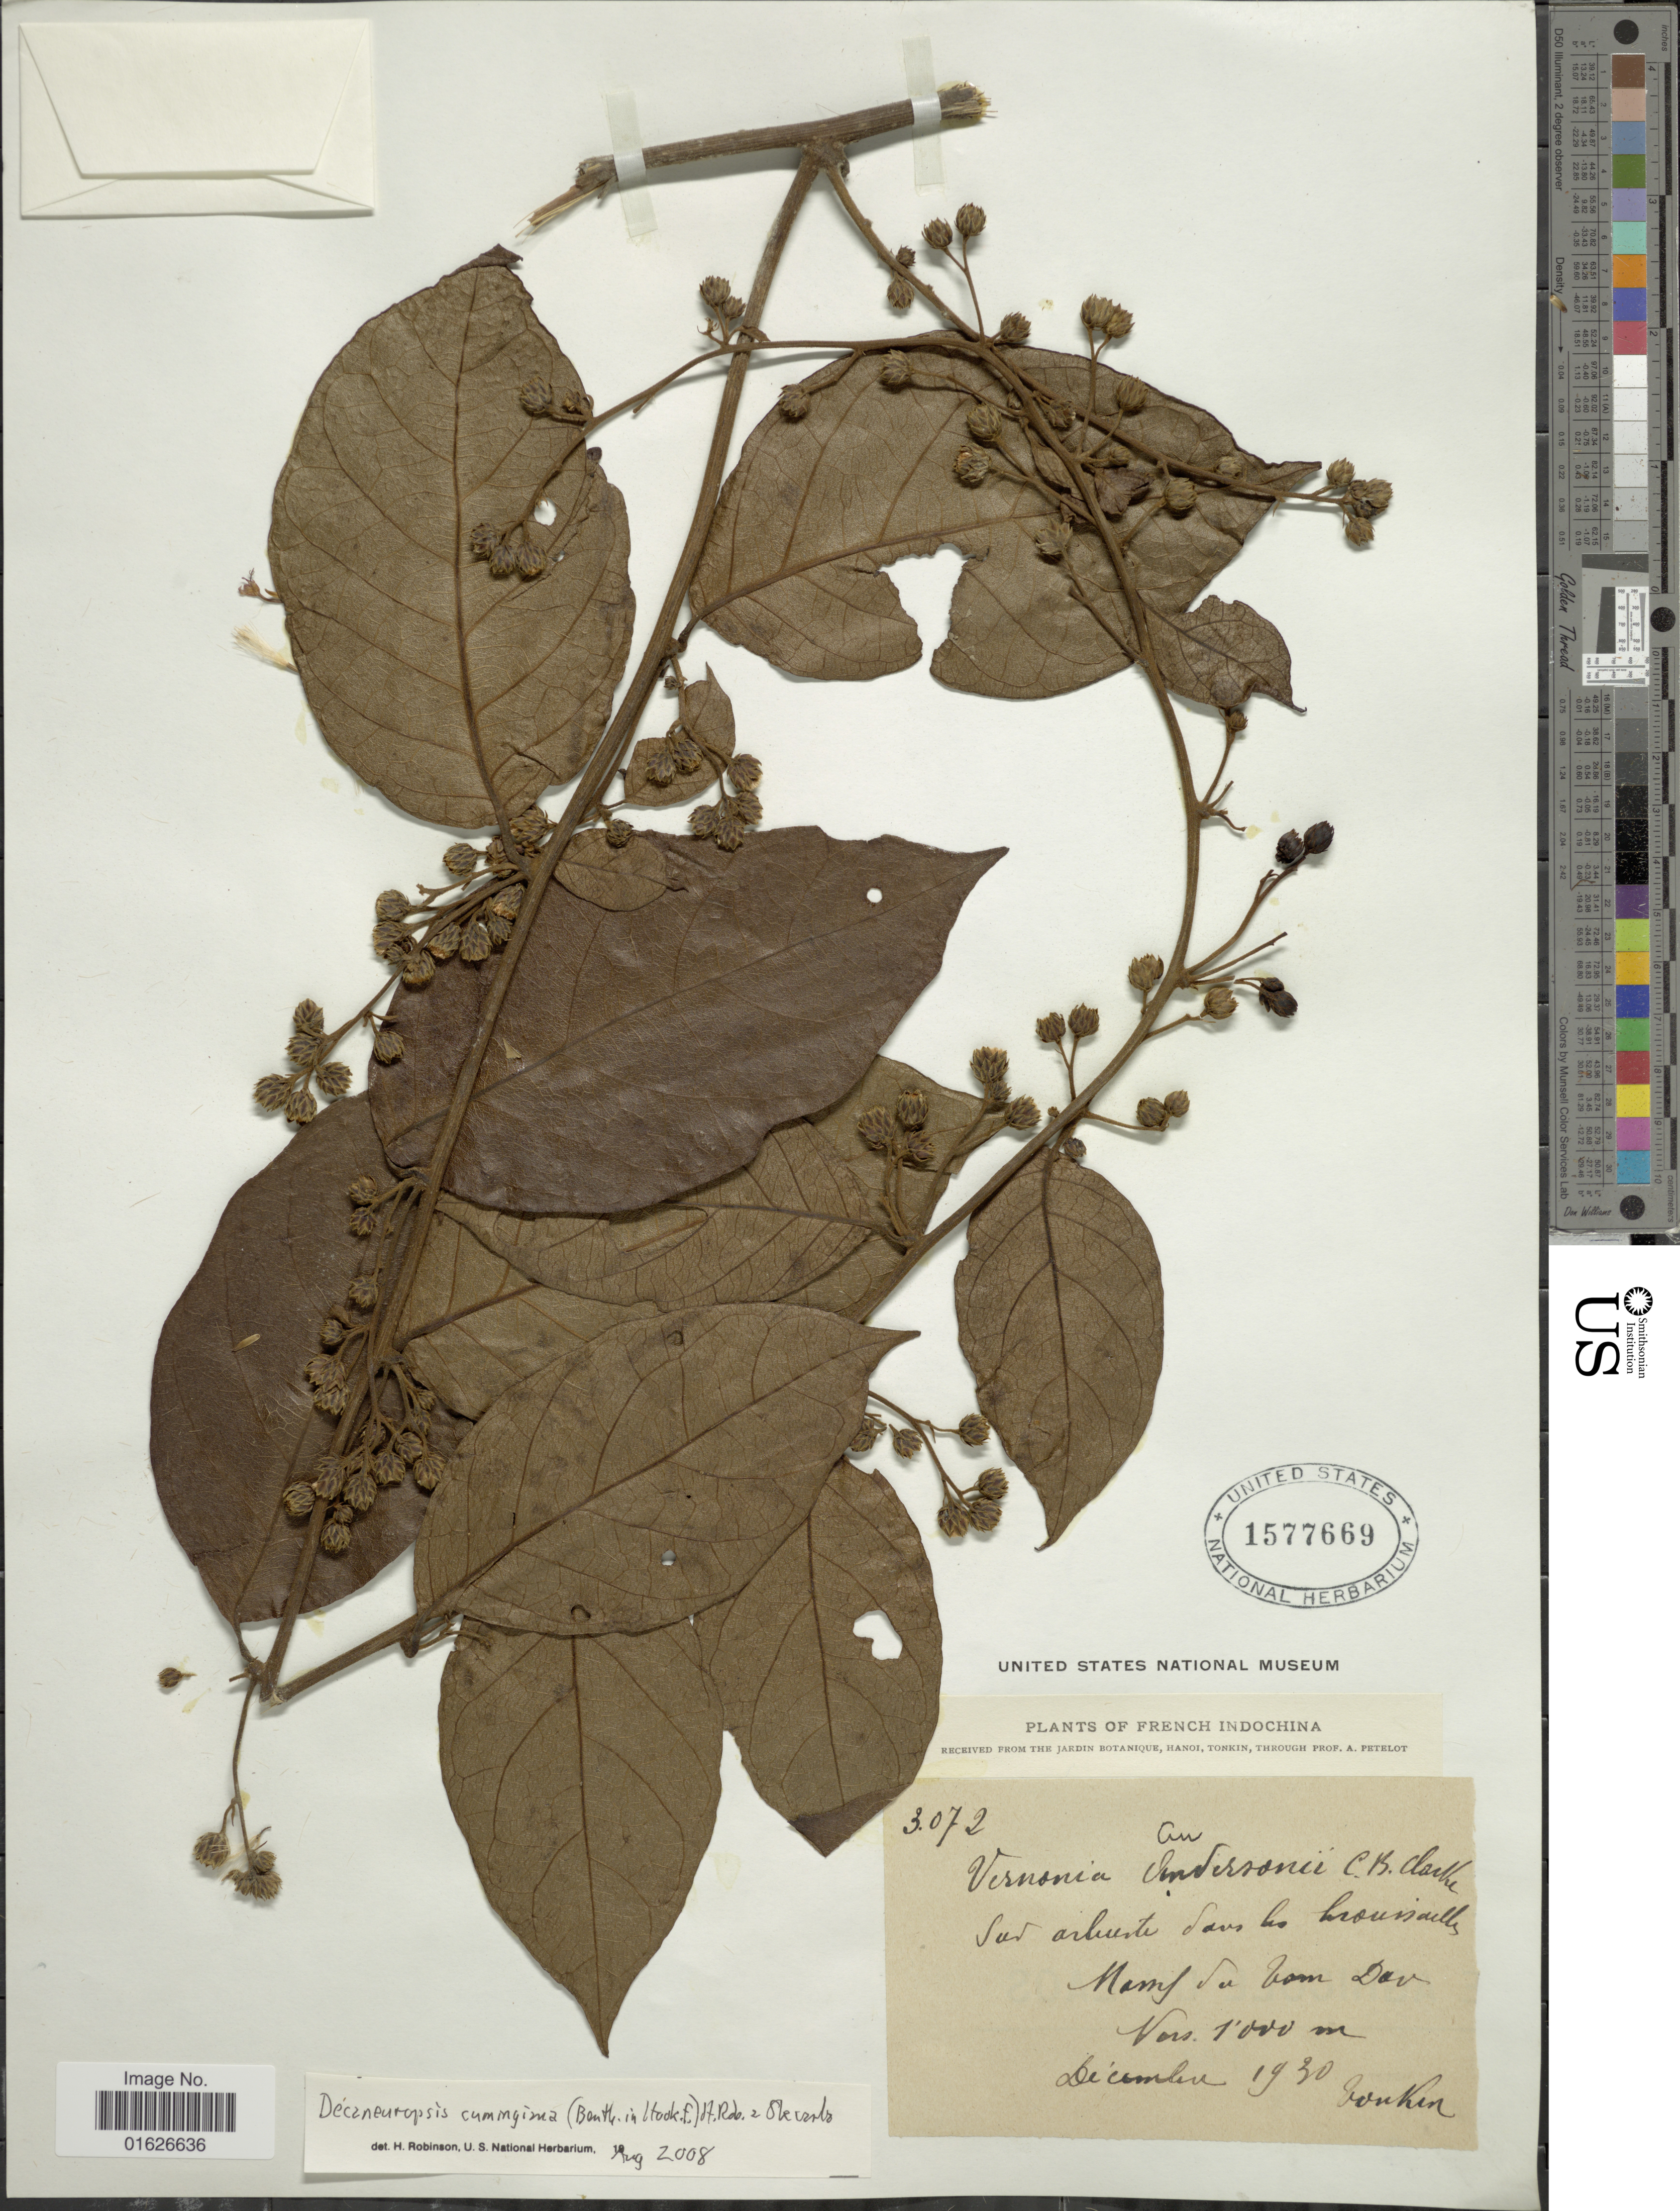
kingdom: Plantae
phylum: Tracheophyta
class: Magnoliopsida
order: Asterales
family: Asteraceae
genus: Decaneuropsis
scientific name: Decaneuropsis cumingiana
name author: (Benth.) H. Rob. & Skvarla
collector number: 3072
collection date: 1930-12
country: Vietnam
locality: Massif du Sam Dao.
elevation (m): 1000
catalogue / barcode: US 1577669